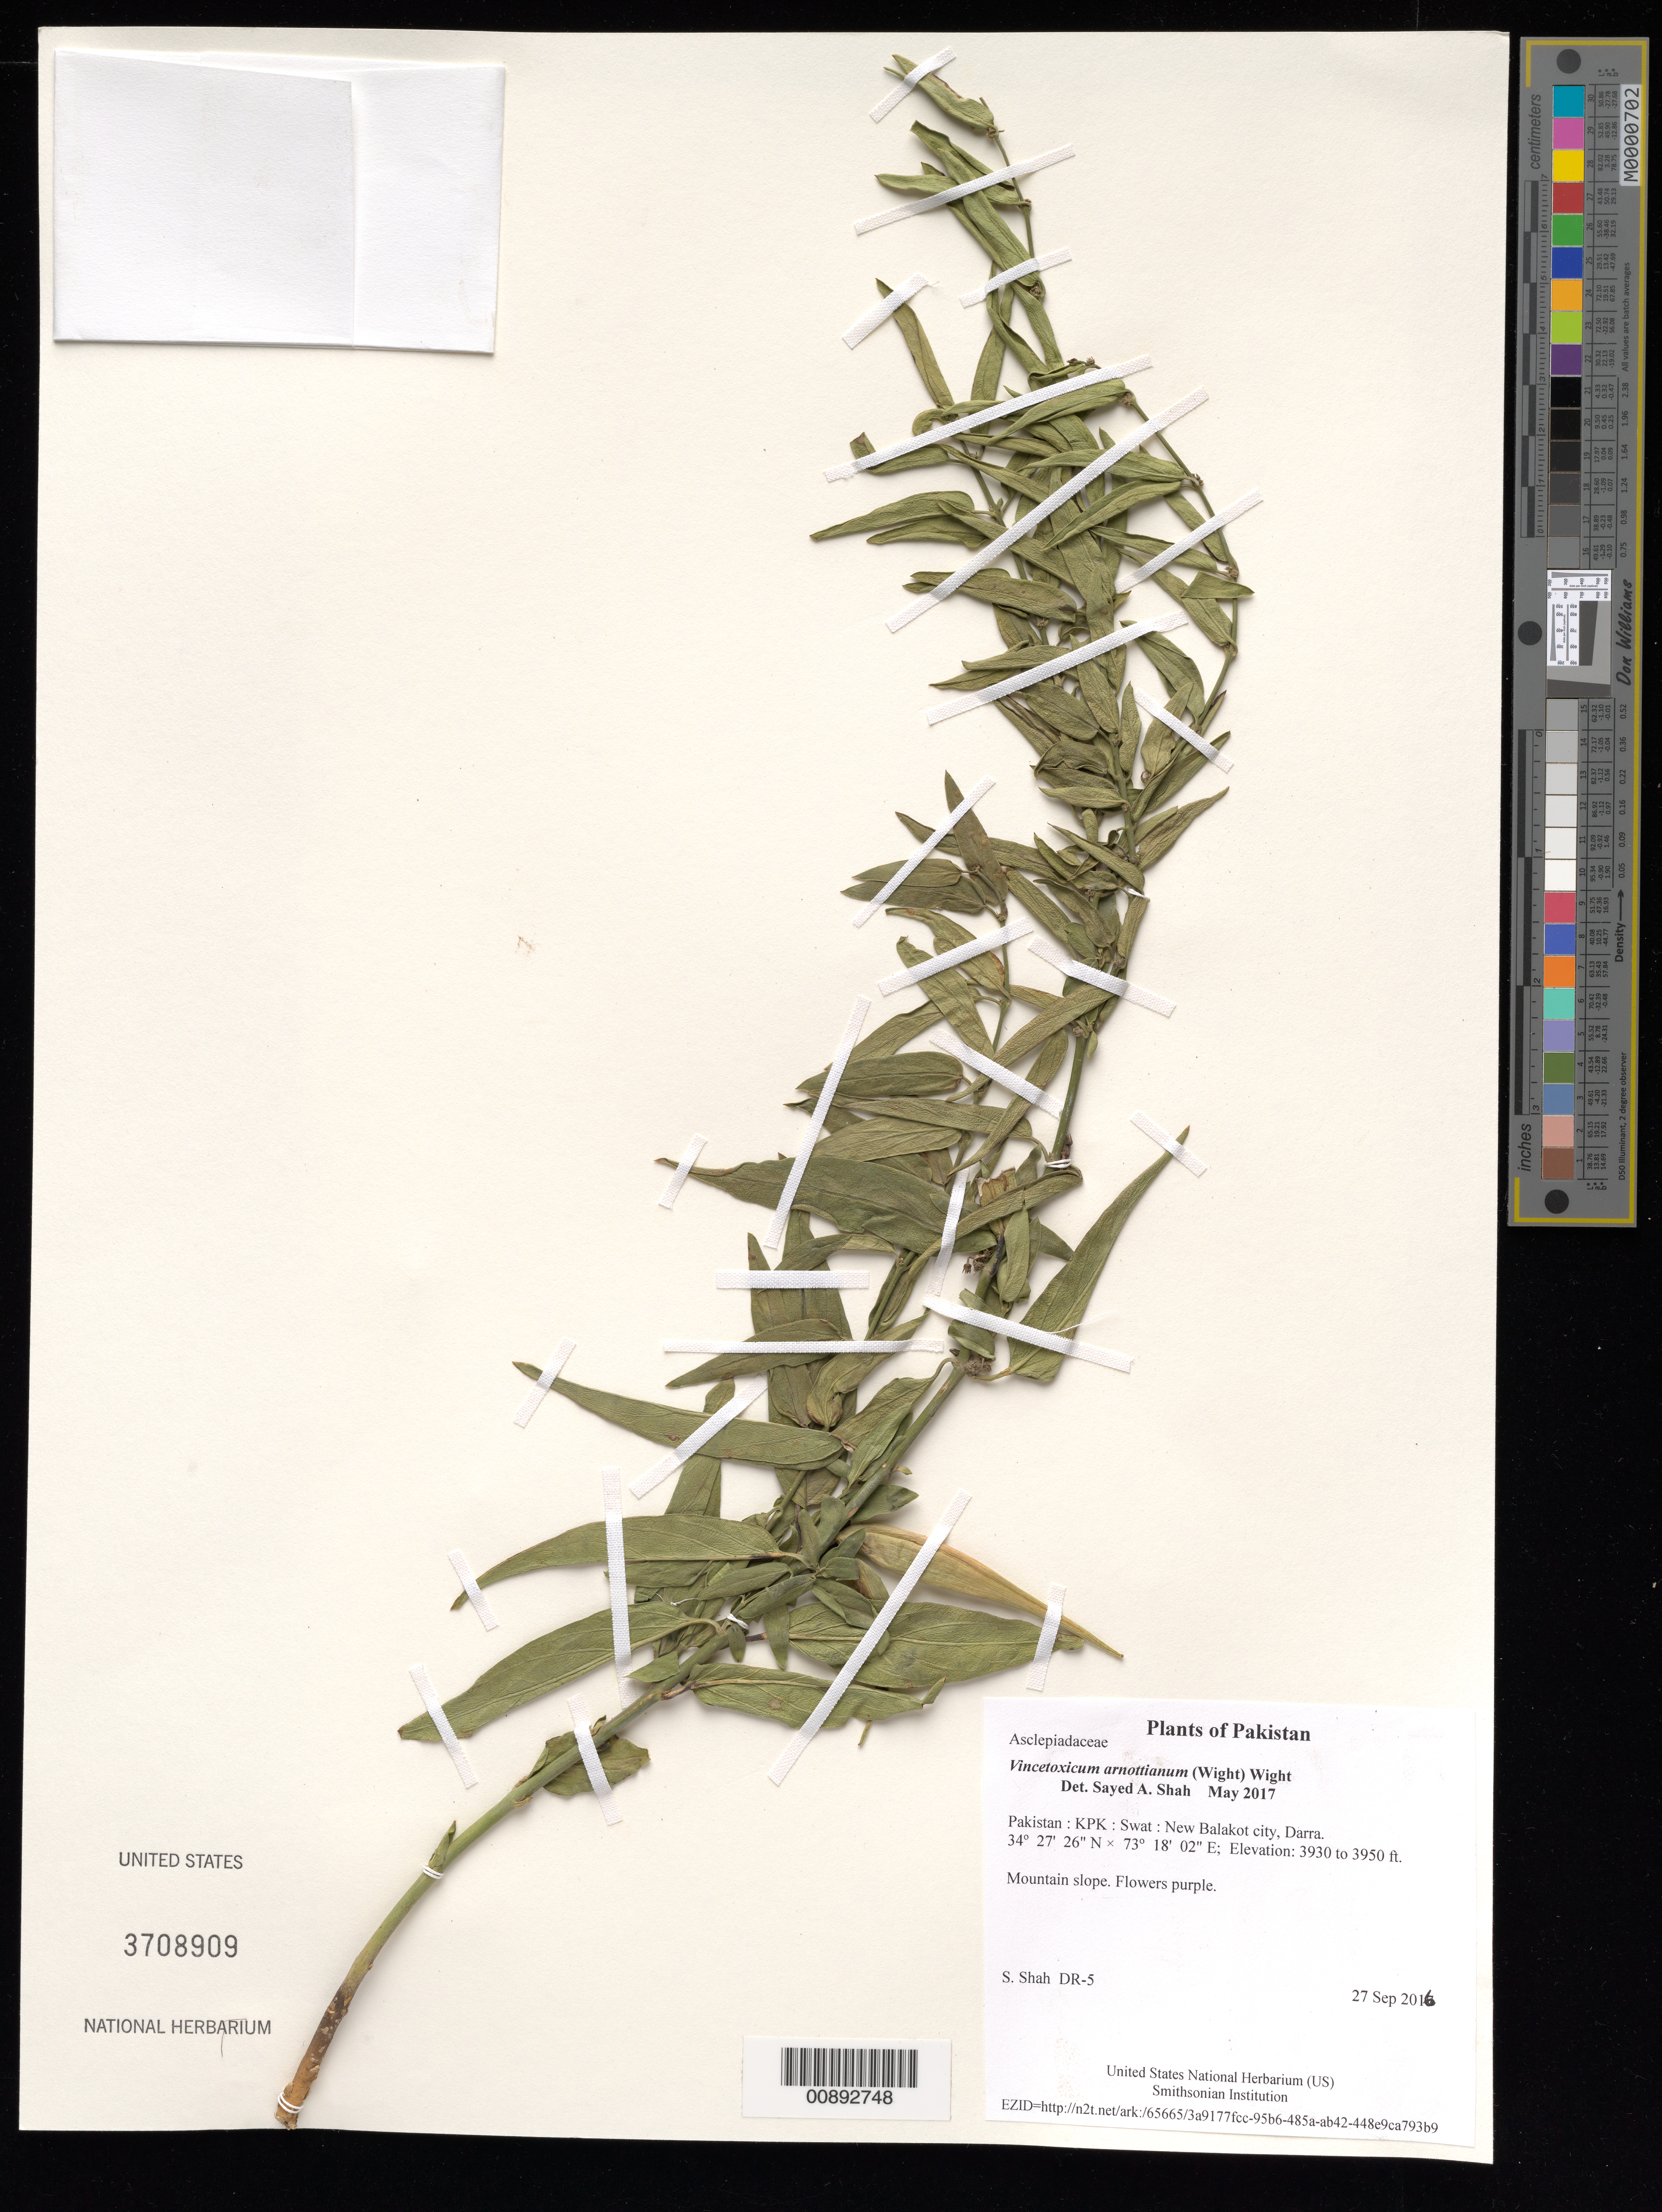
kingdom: Plantae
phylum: Tracheophyta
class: Magnoliopsida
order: Gentianales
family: Apocynaceae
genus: Vincetoxicum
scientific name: Vincetoxicum arnottianum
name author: (Wight) Wight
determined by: Shah, Azizullah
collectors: S. A. Shah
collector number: DR-5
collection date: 2016-09-27/2017-09-27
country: Pakistan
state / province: Khyber Pakhtunkhwa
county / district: Swat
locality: New Balakot City, Darra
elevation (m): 1198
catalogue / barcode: US 3708909